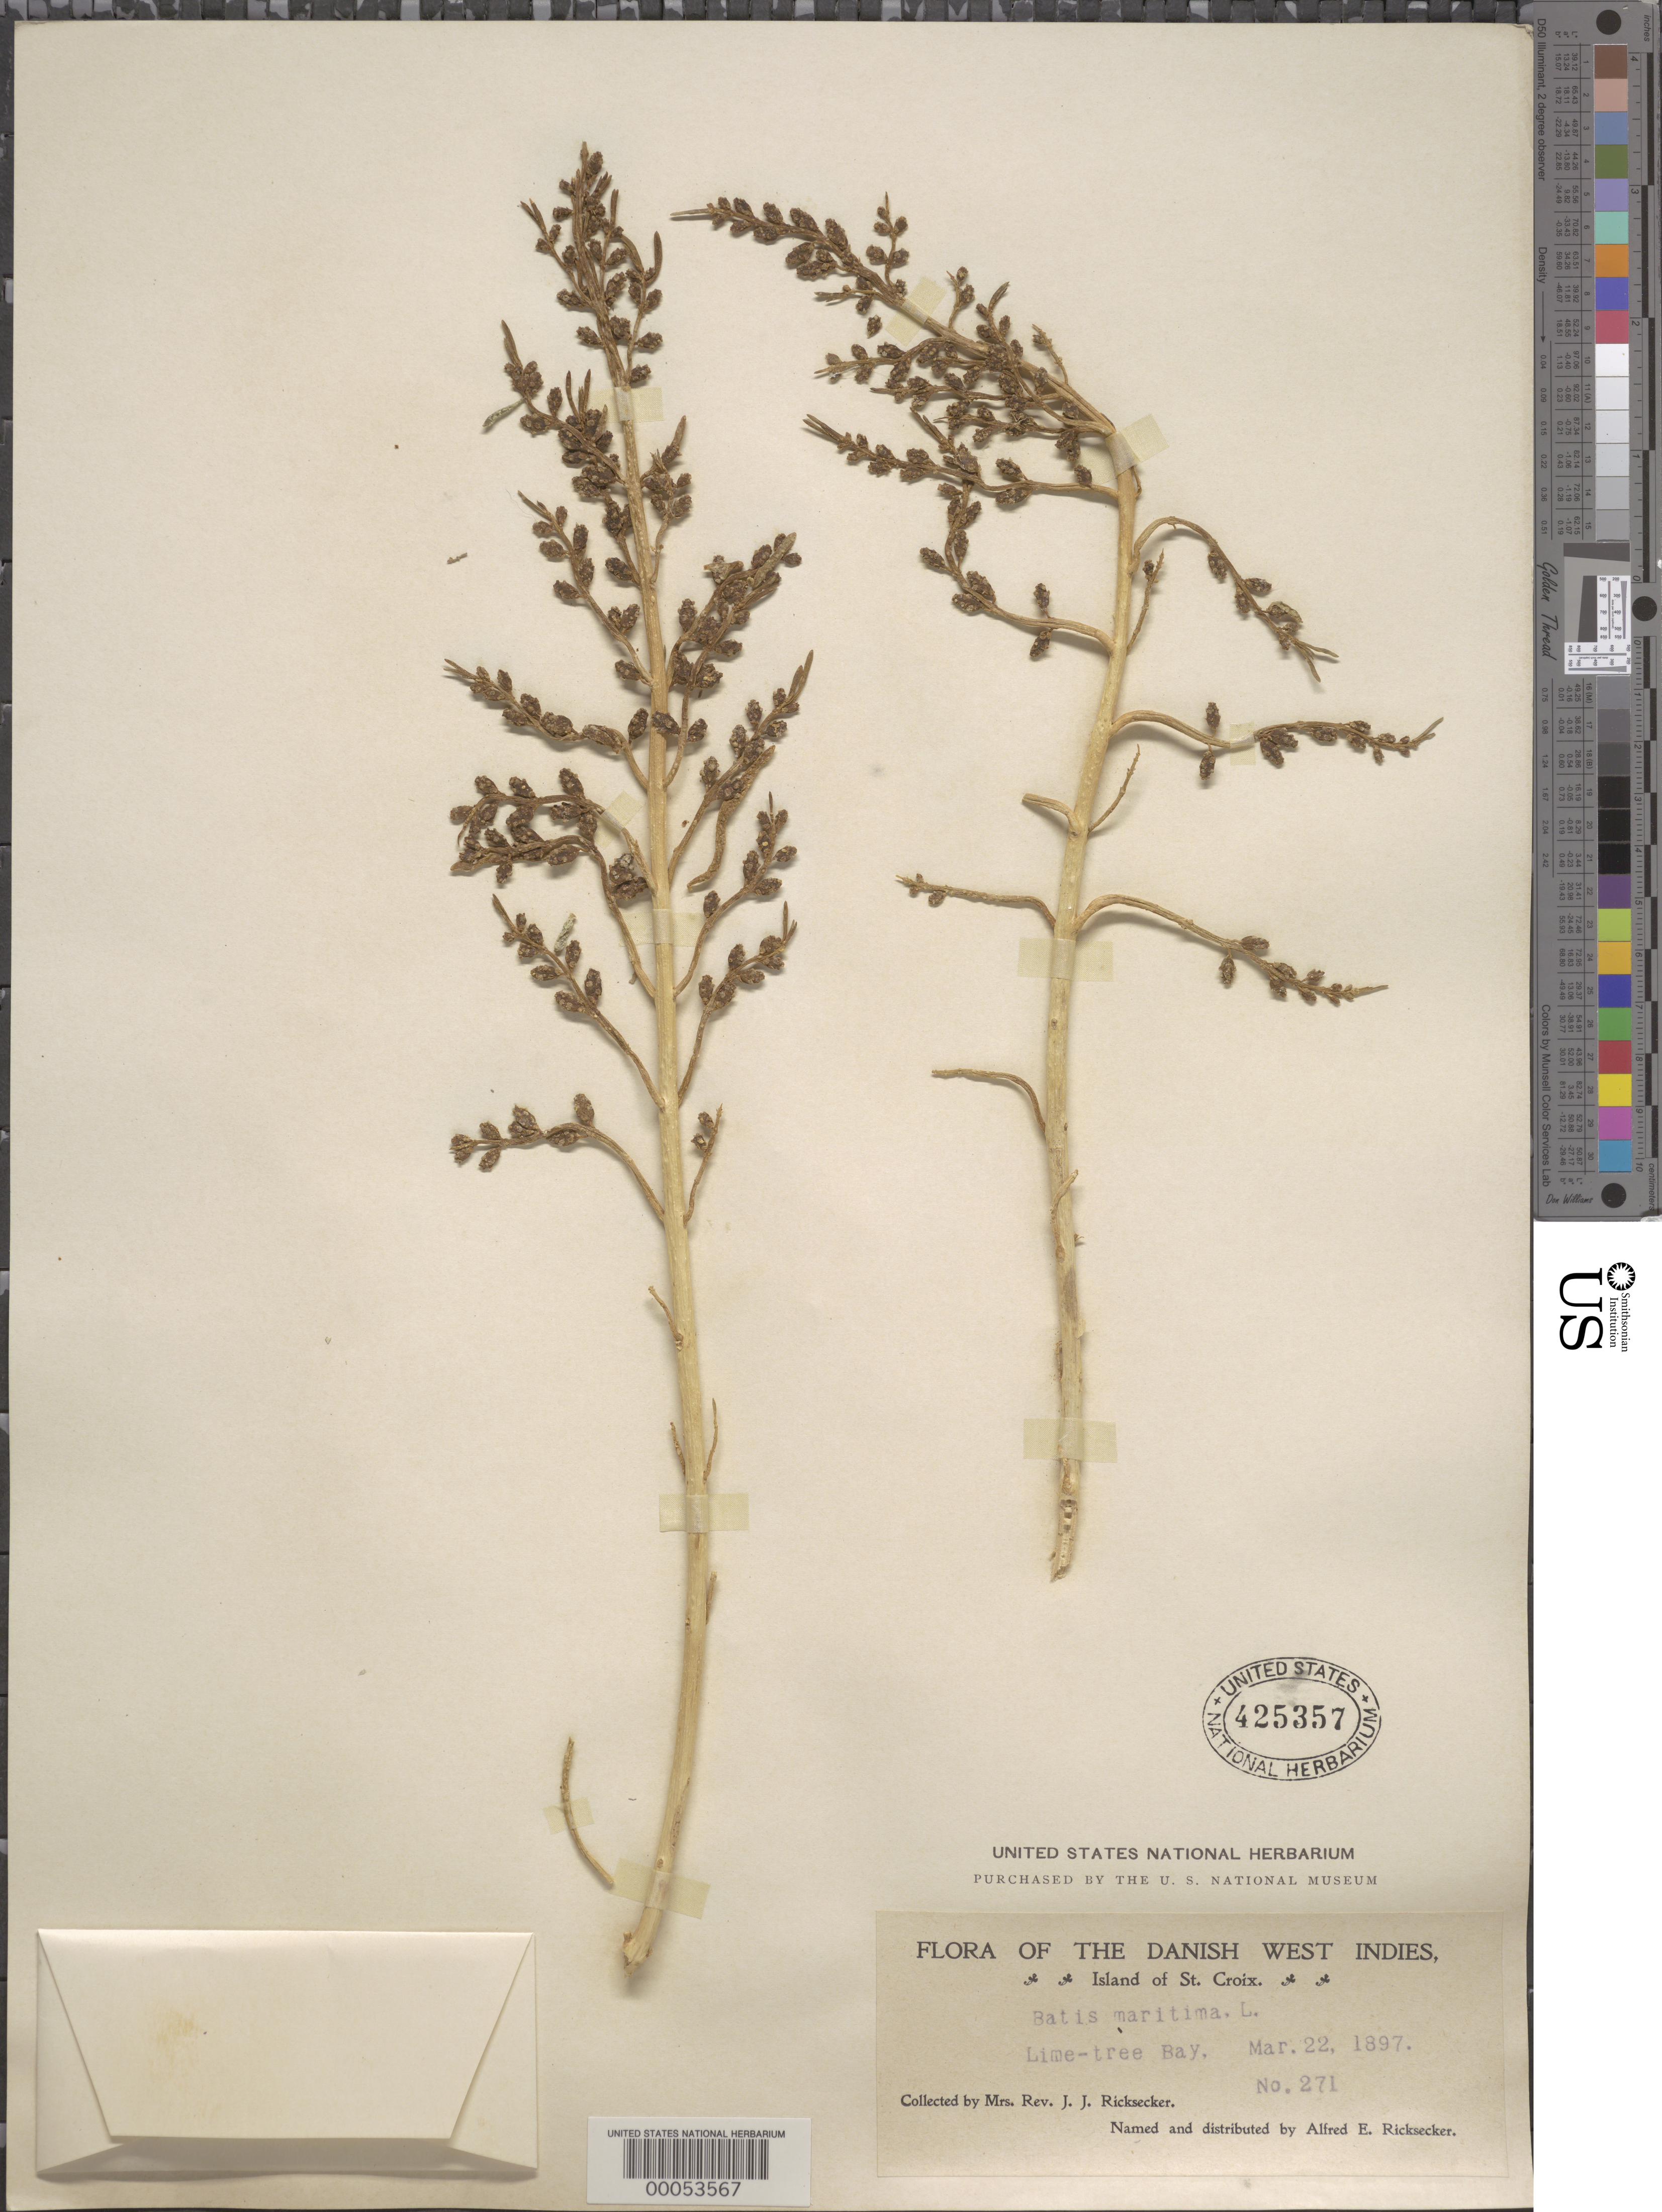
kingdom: Plantae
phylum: Tracheophyta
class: Magnoliopsida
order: Brassicales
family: Bataceae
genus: Batis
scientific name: Batis maritima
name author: L.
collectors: Mrs. J. J. Ricksecker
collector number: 271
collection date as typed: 22 Mar 1897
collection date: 1897-03-22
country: U.S. Virgin Islands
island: St. Croix Island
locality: Lime-tree bay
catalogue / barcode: US 425357